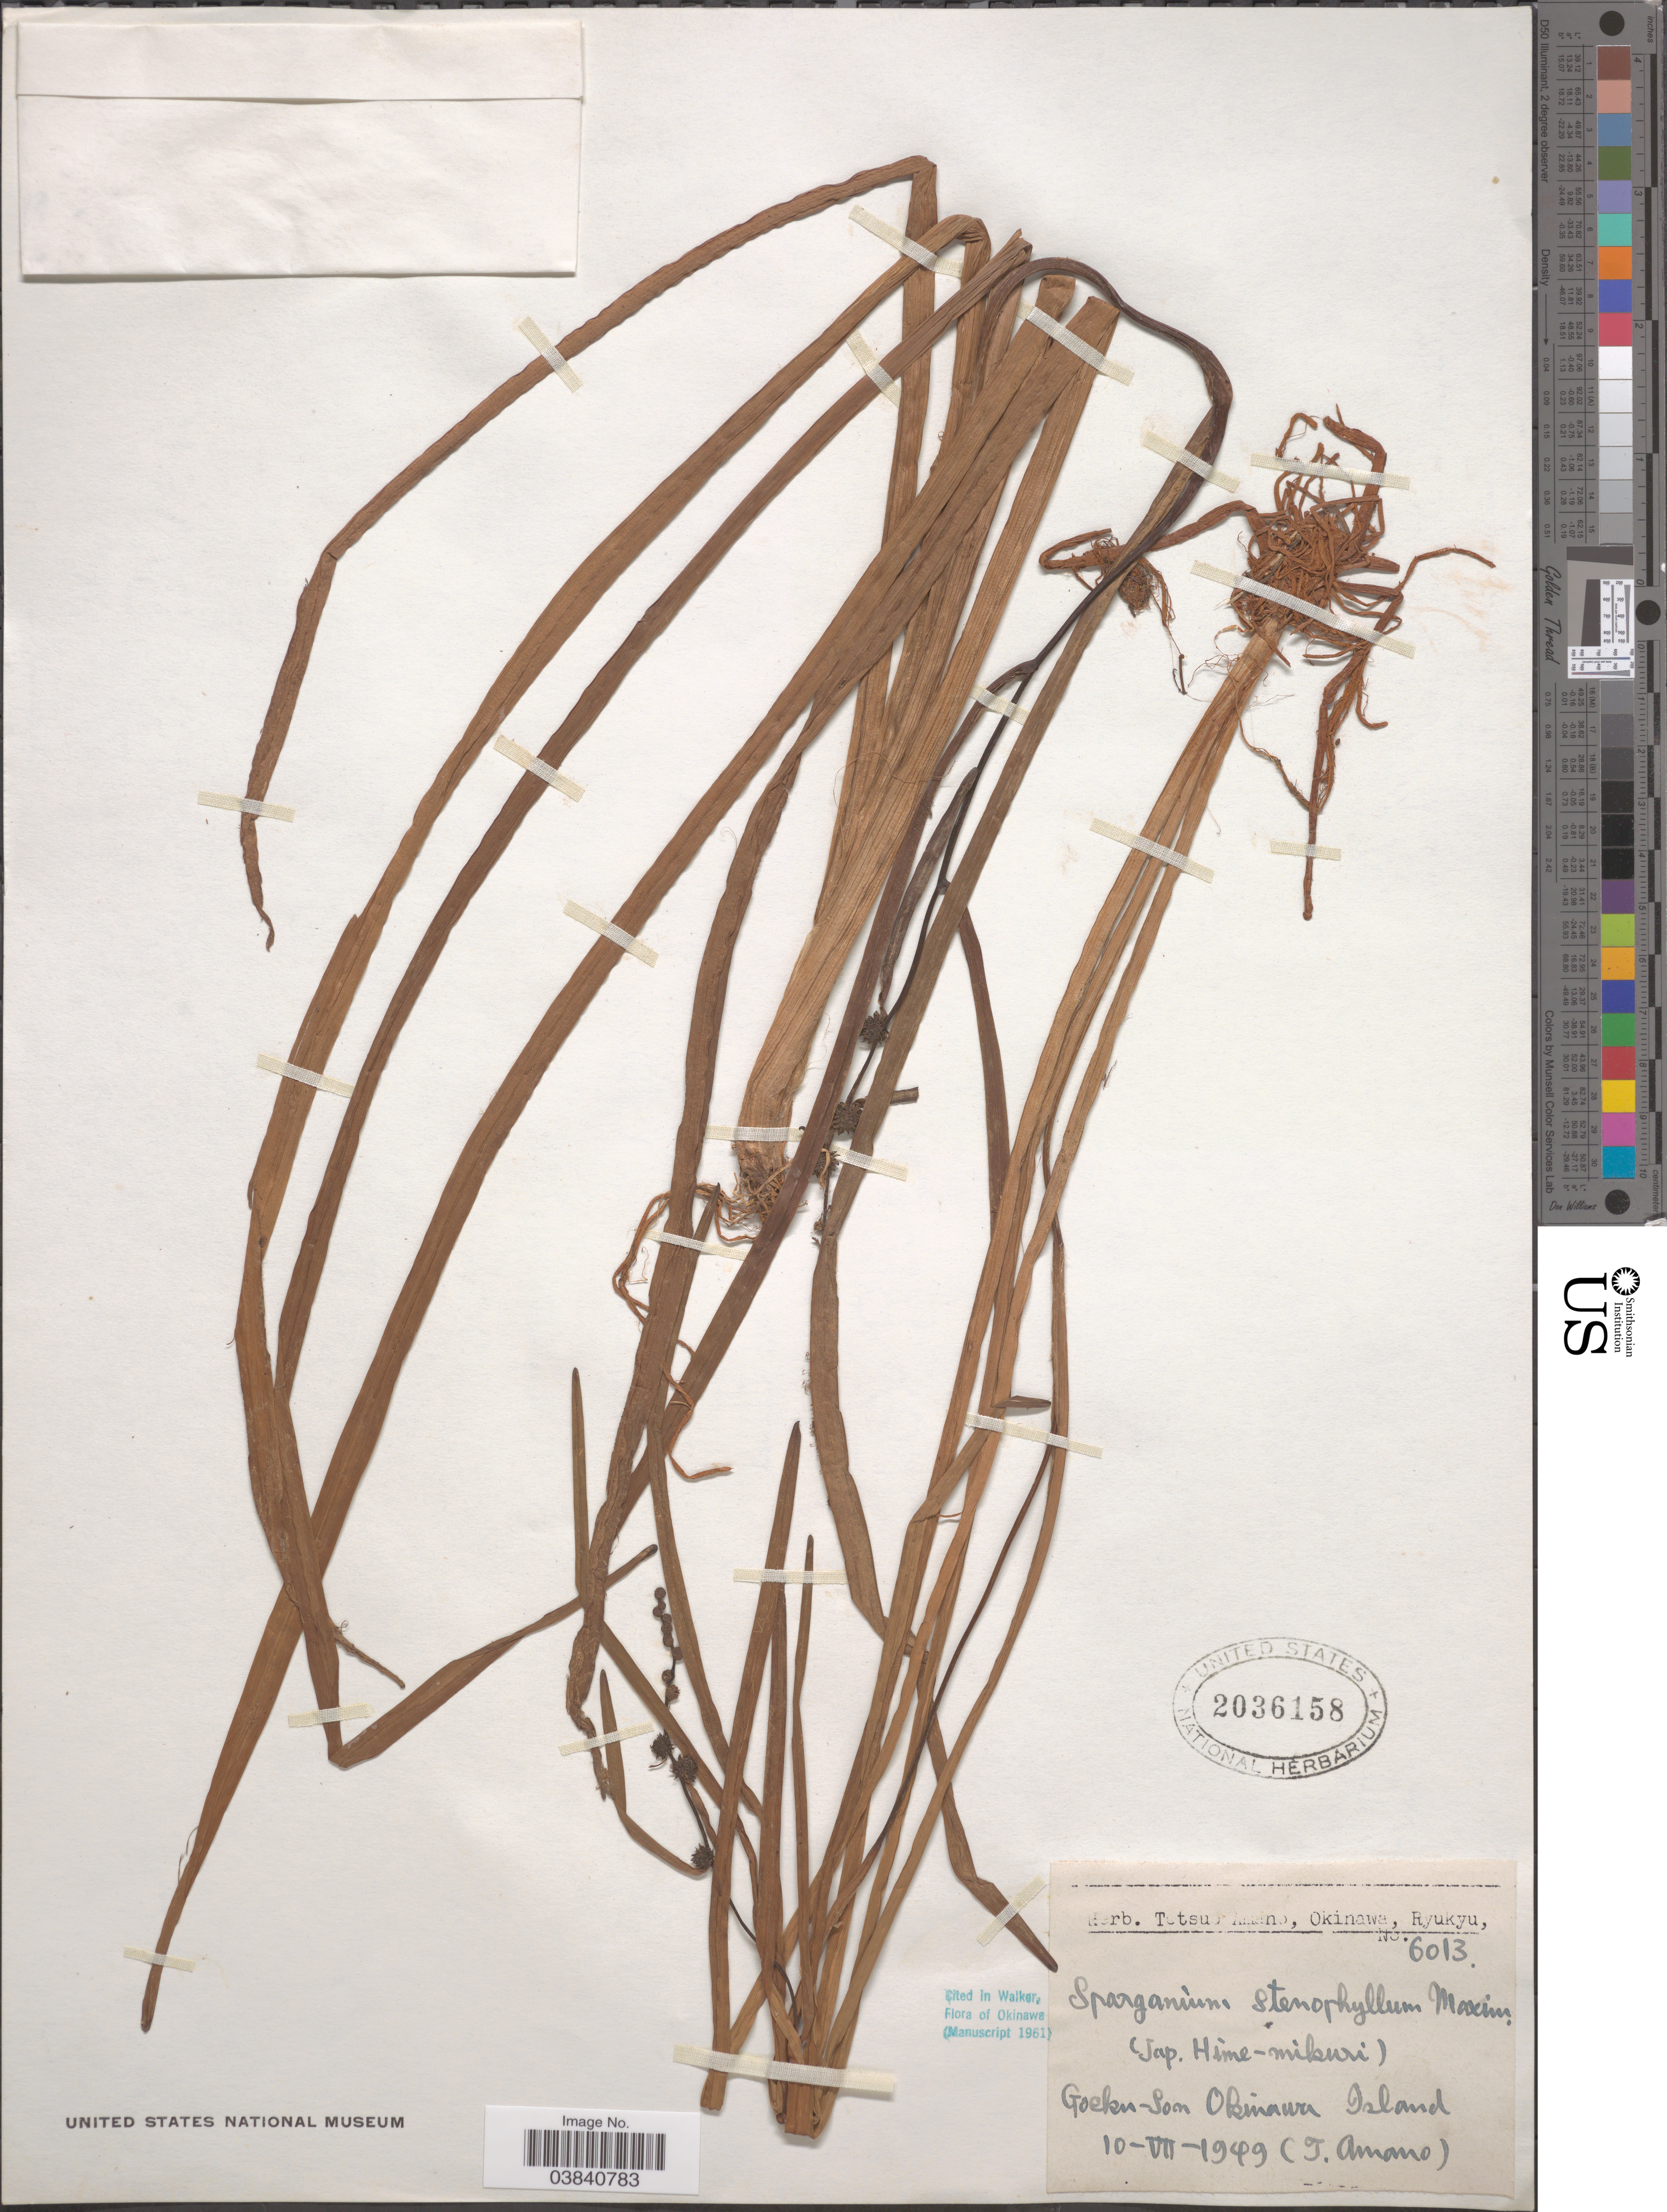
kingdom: Plantae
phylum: Tracheophyta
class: Liliopsida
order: Poales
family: Typhaceae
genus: Sparganium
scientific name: Sparganium stenophyllum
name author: Maxim. ex Meinsh.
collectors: T. Amano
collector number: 6013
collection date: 1949-07-10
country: Japan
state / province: Okinawa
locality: Goeku-Son Okinawa Island.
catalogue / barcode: US 2036158